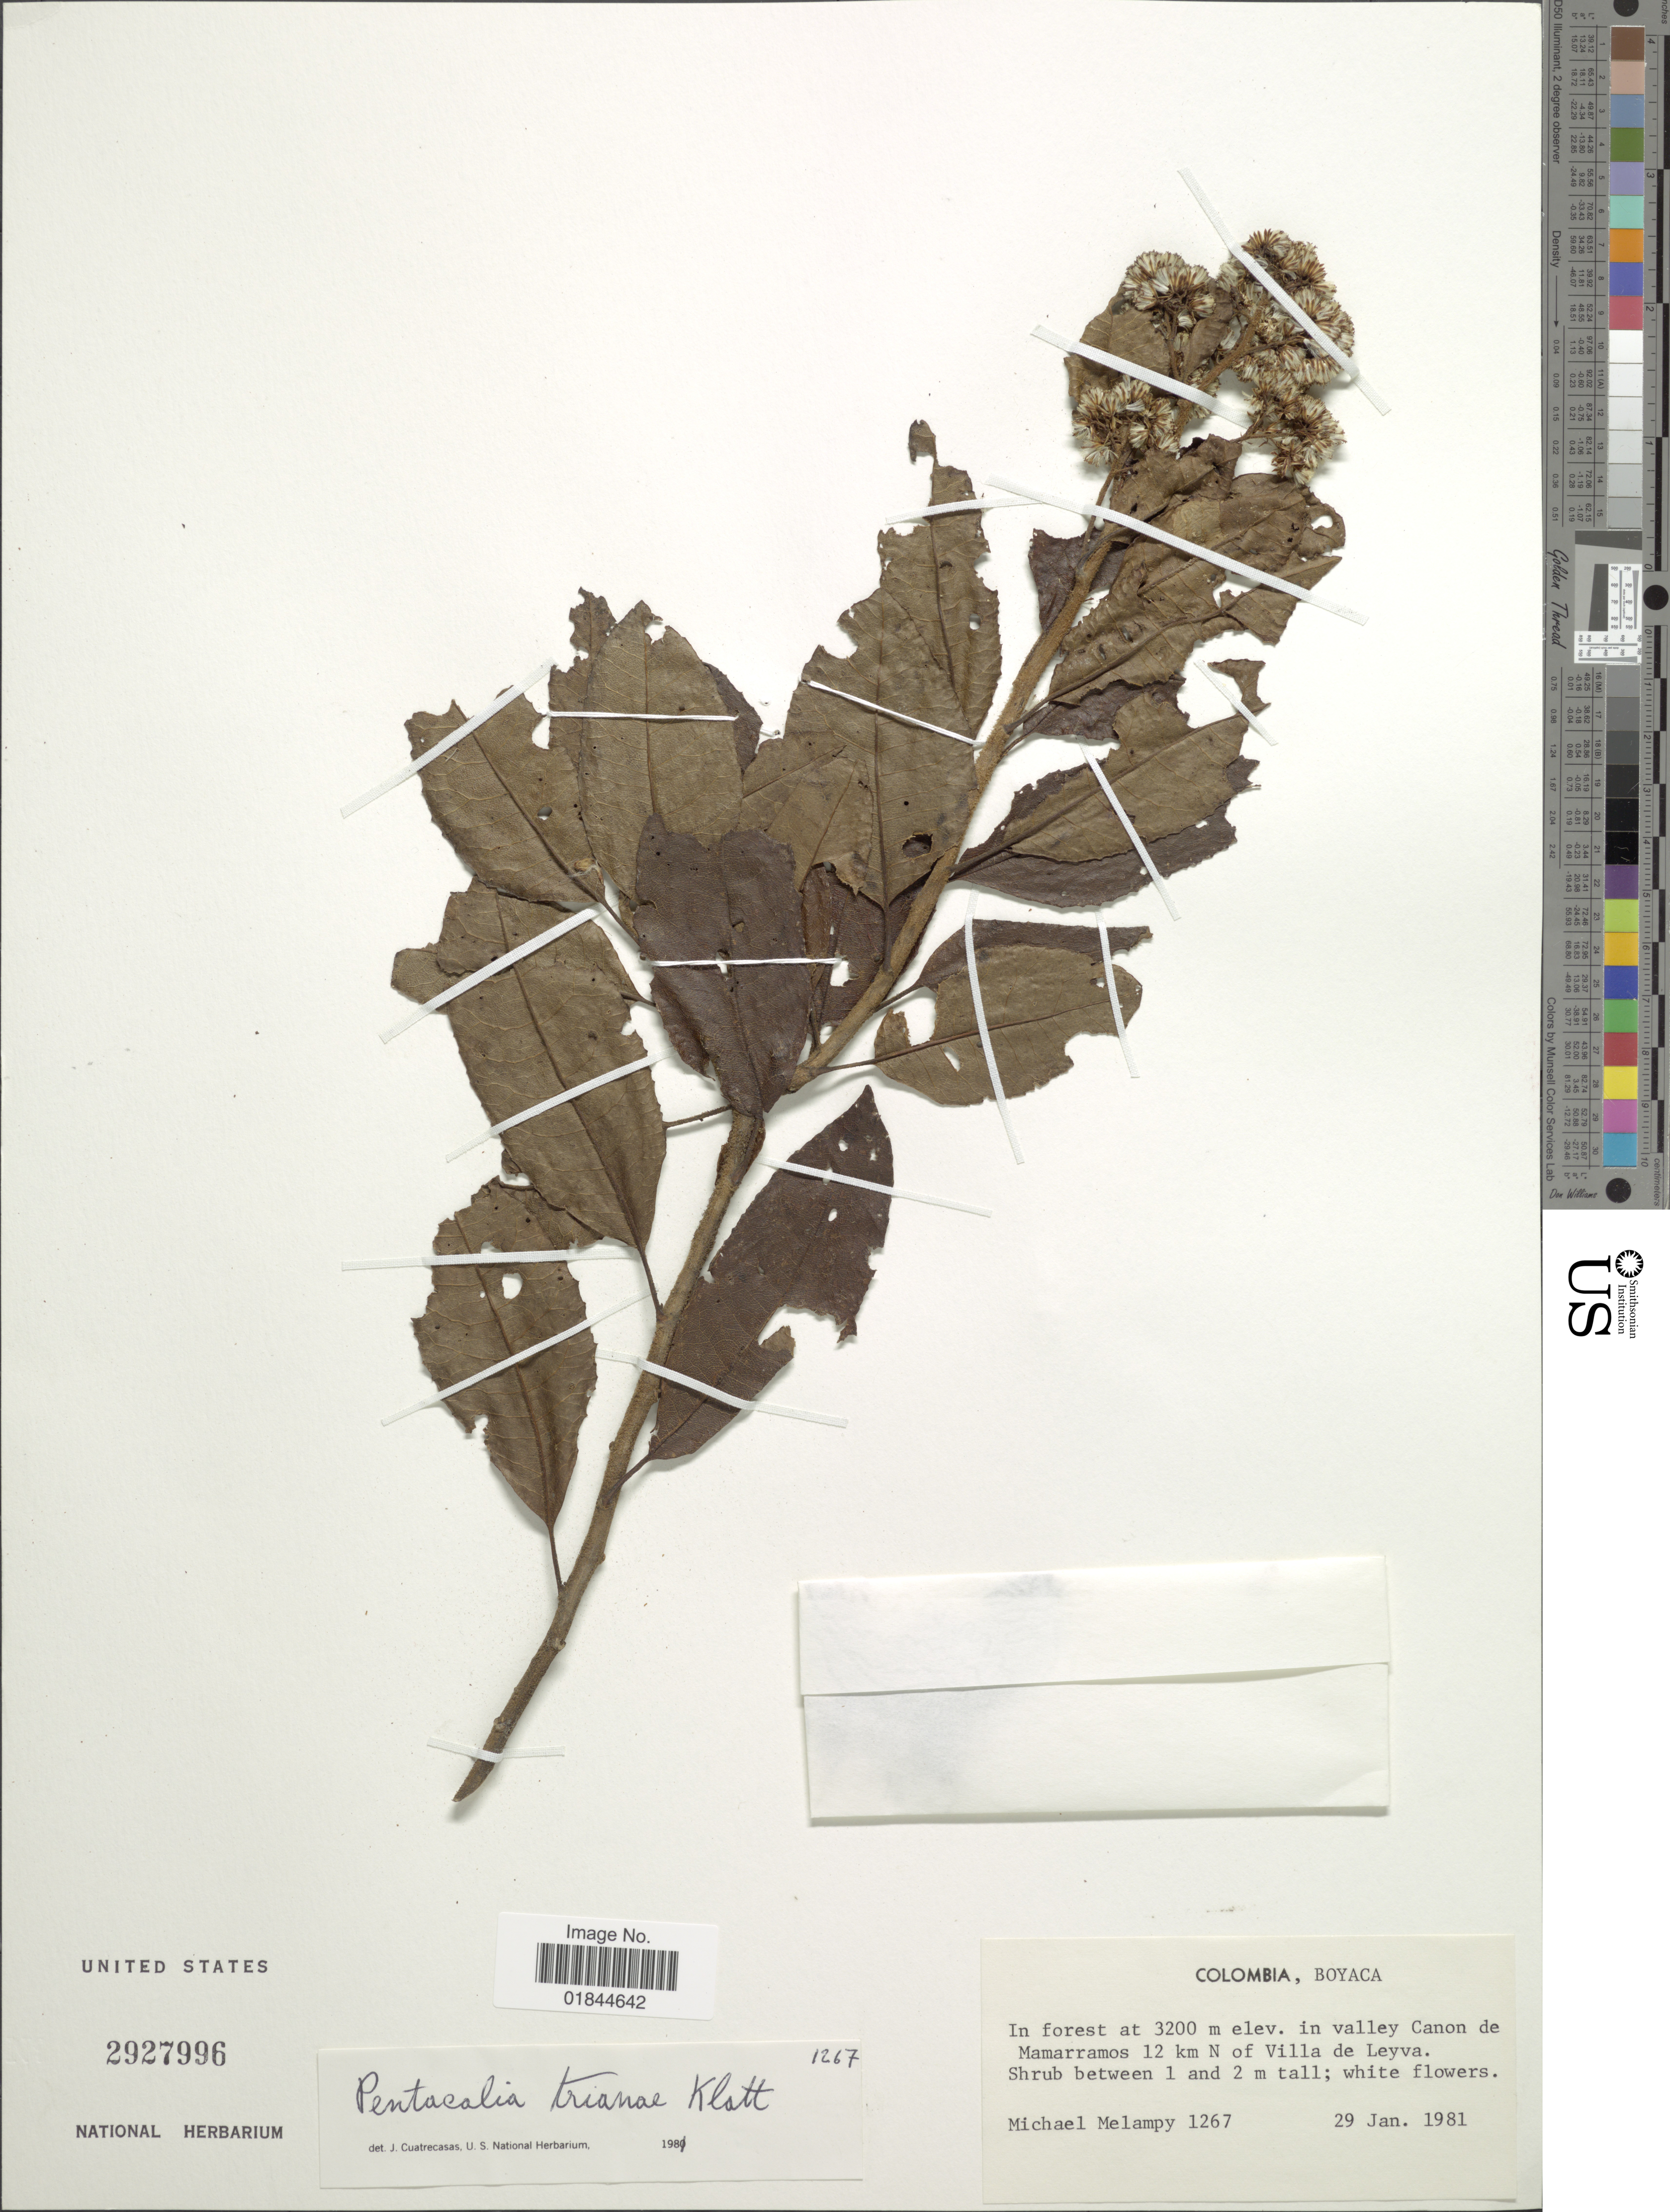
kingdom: Plantae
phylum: Tracheophyta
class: Magnoliopsida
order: Asterales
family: Asteraceae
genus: Pentacalia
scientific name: Pentacalia trianae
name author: (Klatt) Cuatrec.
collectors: M. Melampy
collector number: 1267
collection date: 1981-01-29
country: Colombia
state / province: Boyacá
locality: In valley Canon de Mamarramos 12 km N of Villa de Leyva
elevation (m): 3200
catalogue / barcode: US 2927996